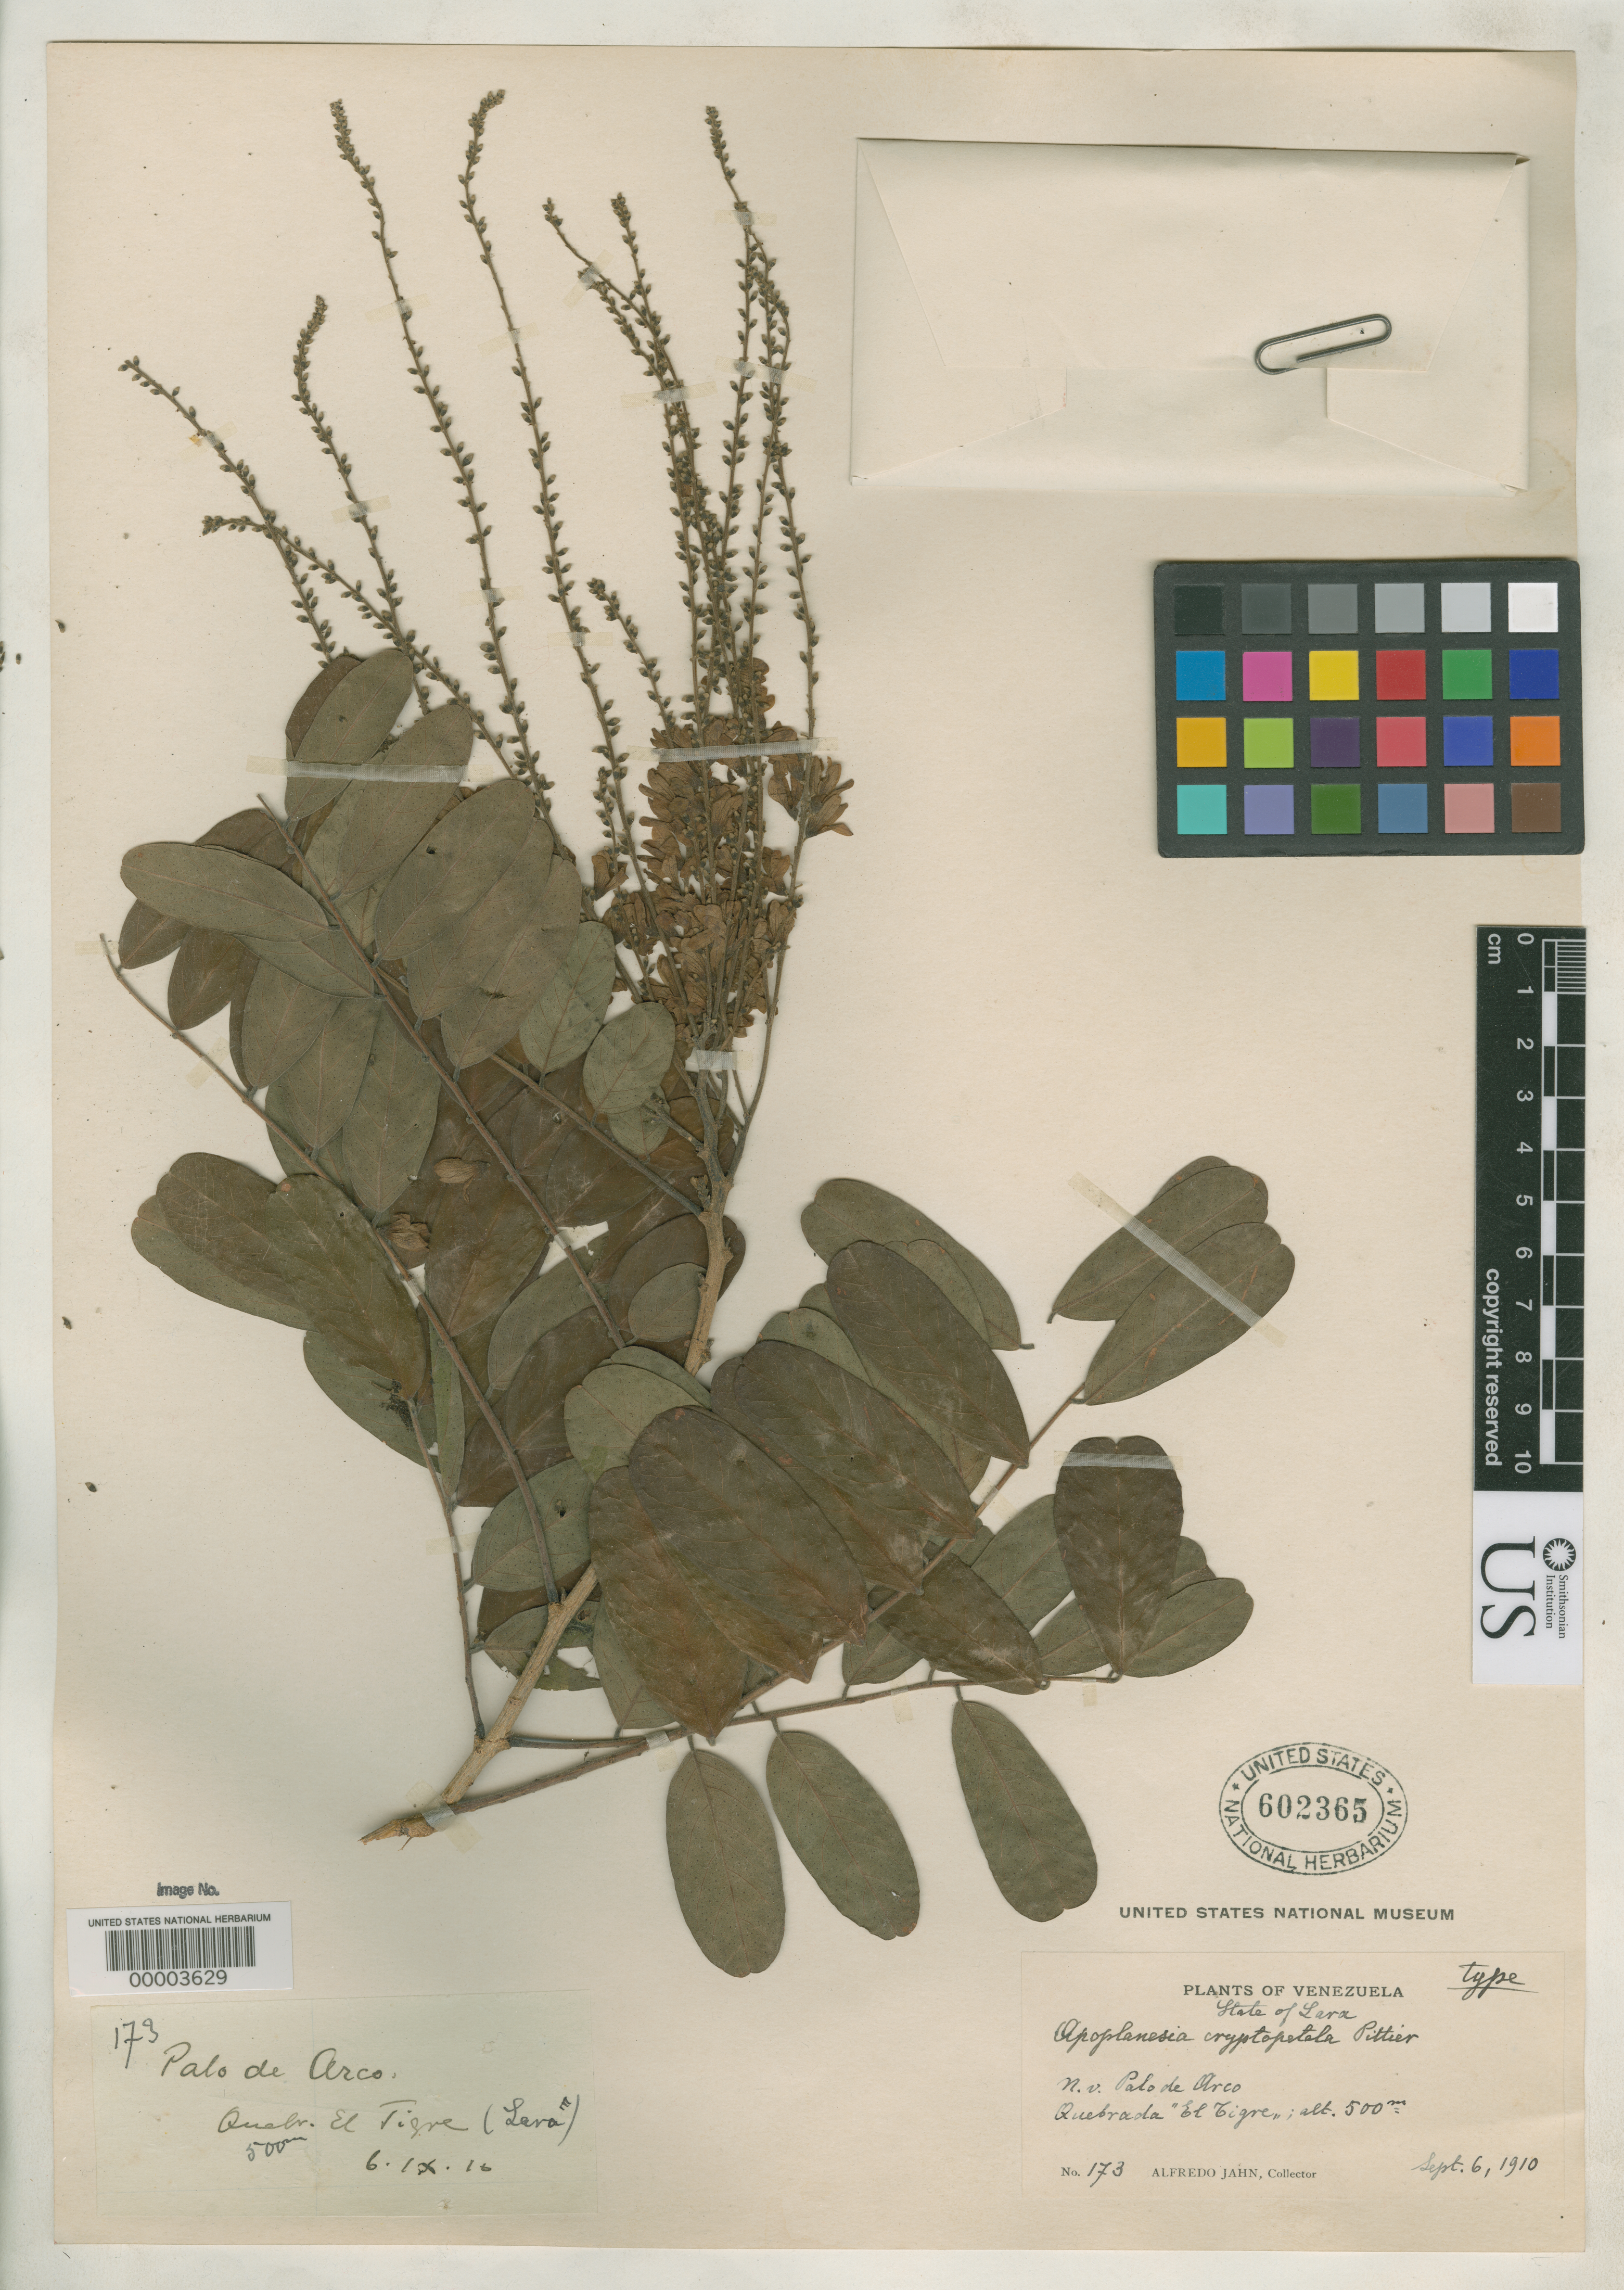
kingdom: Plantae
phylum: Tracheophyta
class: Magnoliopsida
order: Fabales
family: Fabaceae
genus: Apoplanesia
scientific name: Apoplanesia cryptopetala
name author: Pittier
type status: Holotype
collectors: A. Jahn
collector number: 173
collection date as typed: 06 Sep 1910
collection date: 1910-09-06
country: Venezuela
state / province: Lara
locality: Quebrada del Tigre.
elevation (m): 500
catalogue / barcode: US 602365